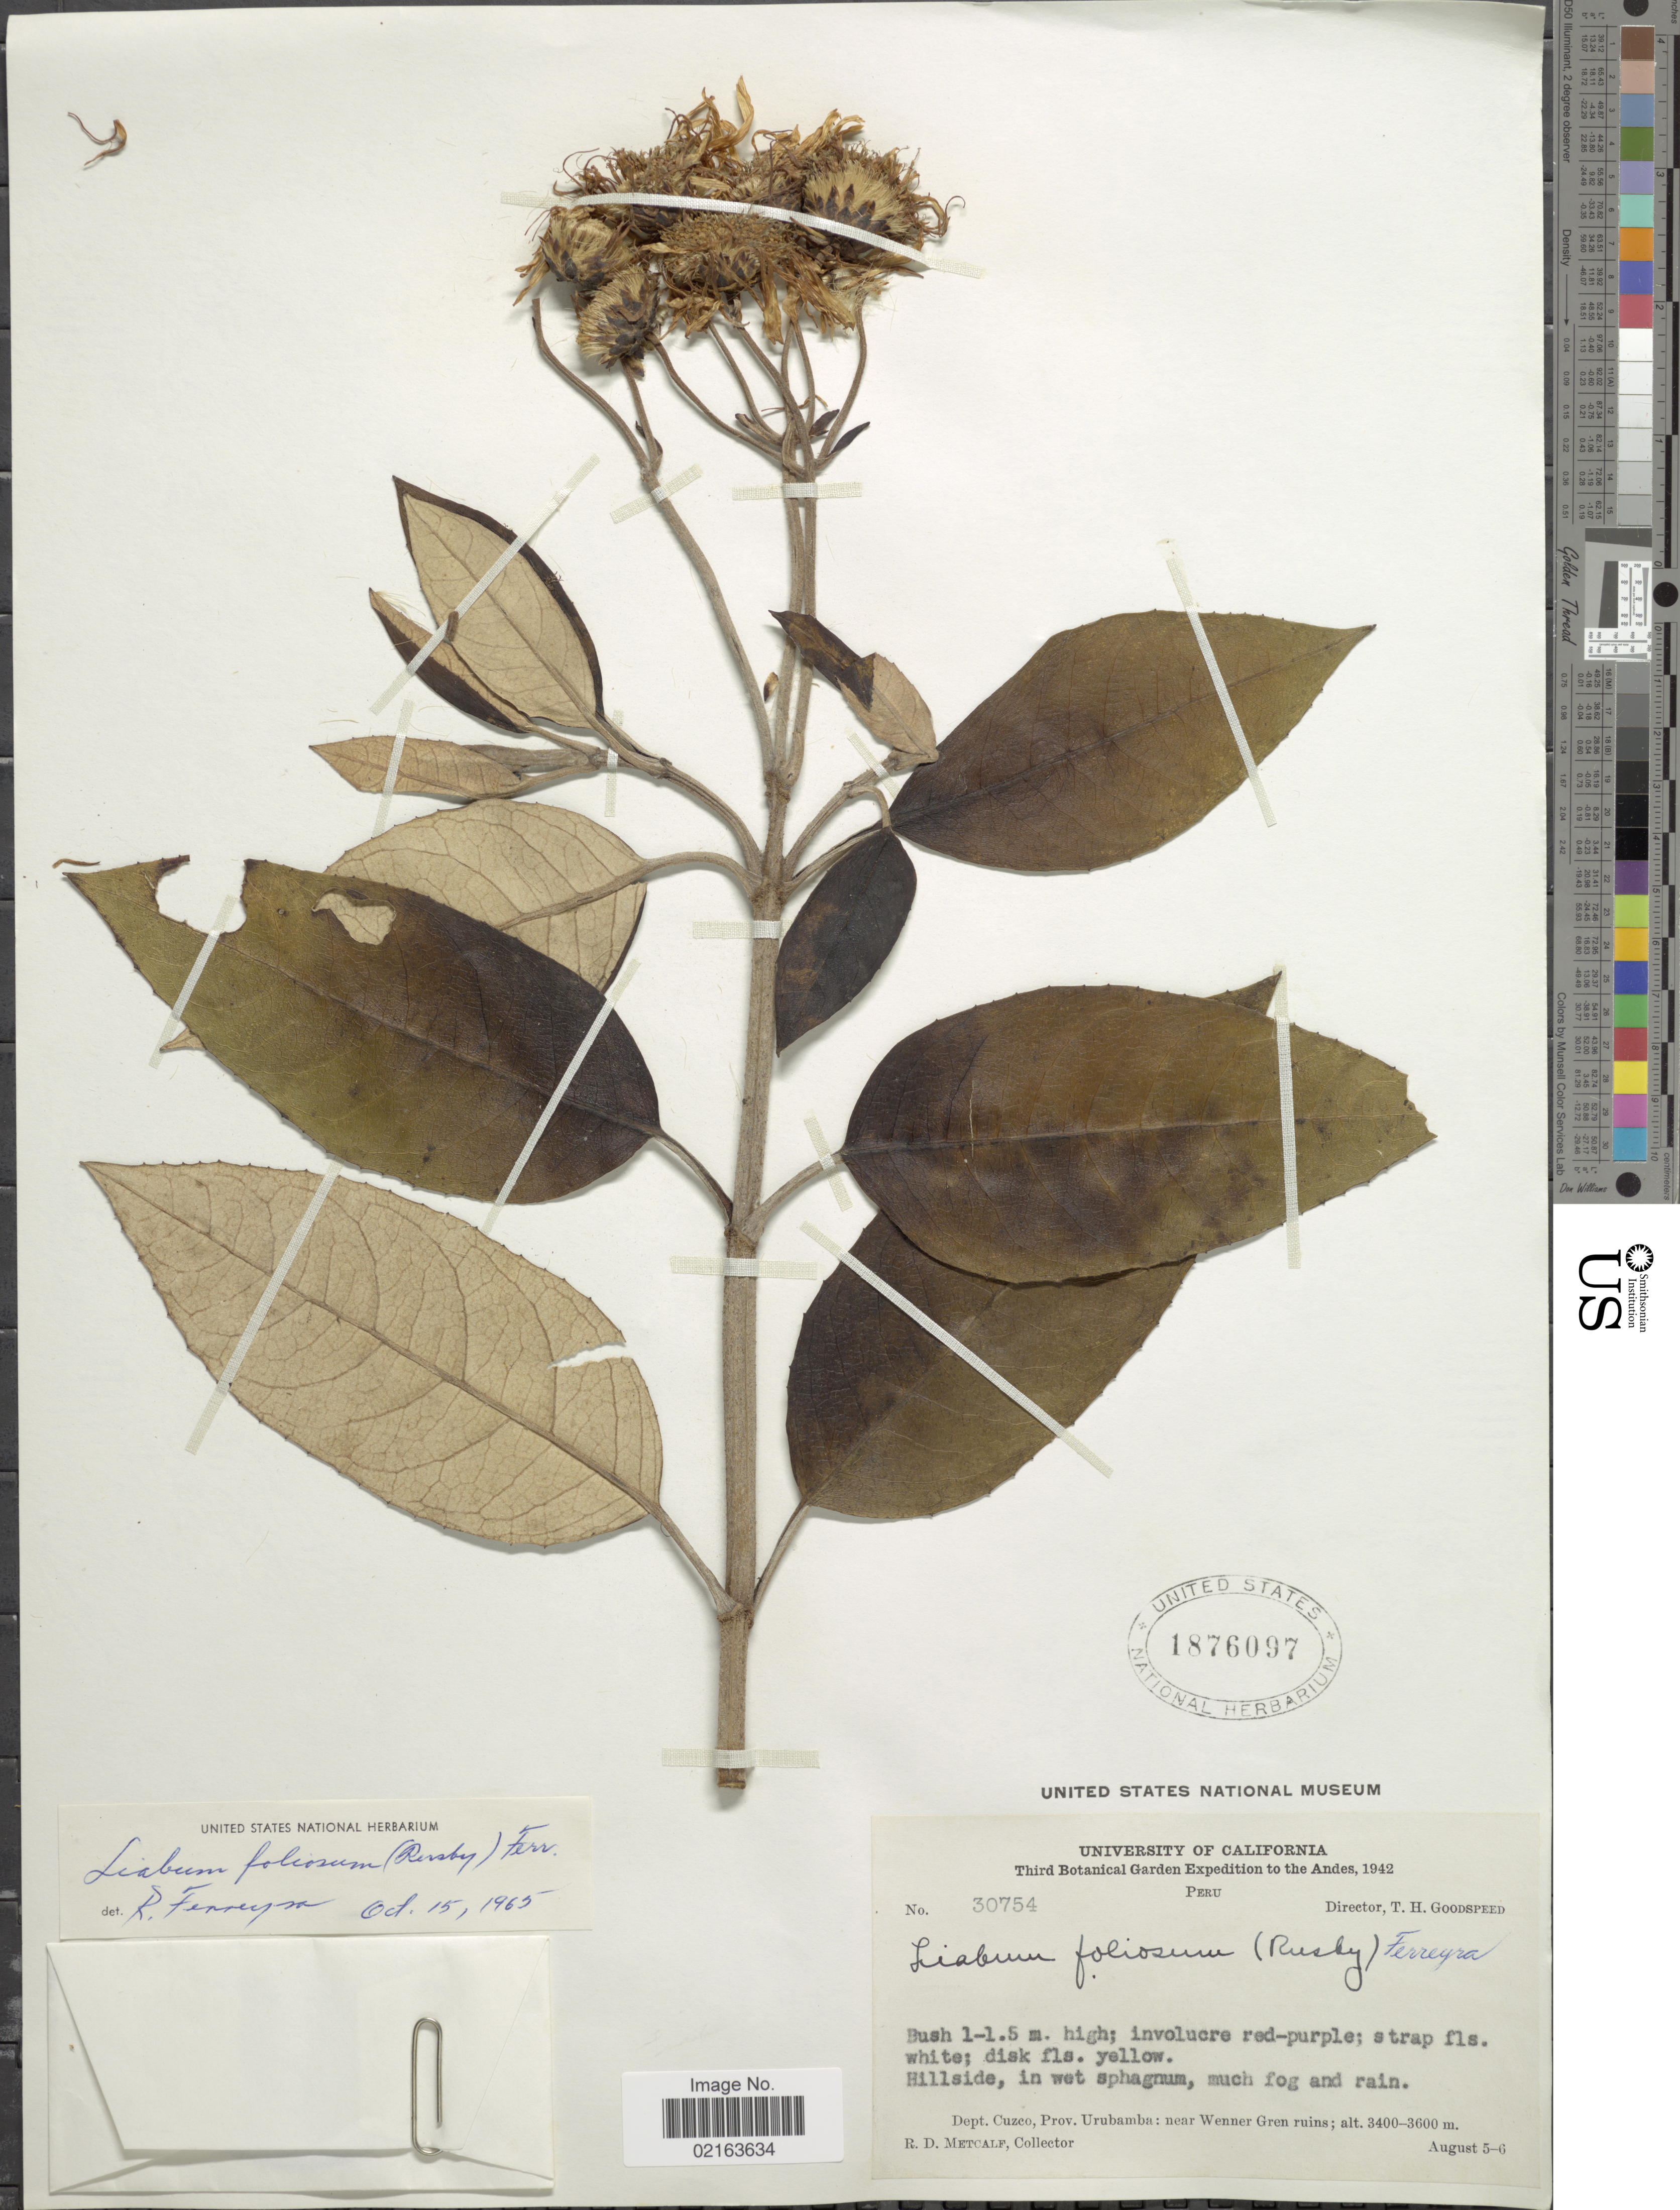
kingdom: Plantae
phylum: Tracheophyta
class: Magnoliopsida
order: Asterales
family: Asteraceae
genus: Munnozia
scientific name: Munnozia foliosa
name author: Rusby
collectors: R. D. Metcalf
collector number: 30754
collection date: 1942-08-05/1942-08-06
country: Peru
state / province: Cusco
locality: Dept. Cuzco, Prov. Urubamba: near Wenner Gren ruins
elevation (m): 3400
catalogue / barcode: US 1876097